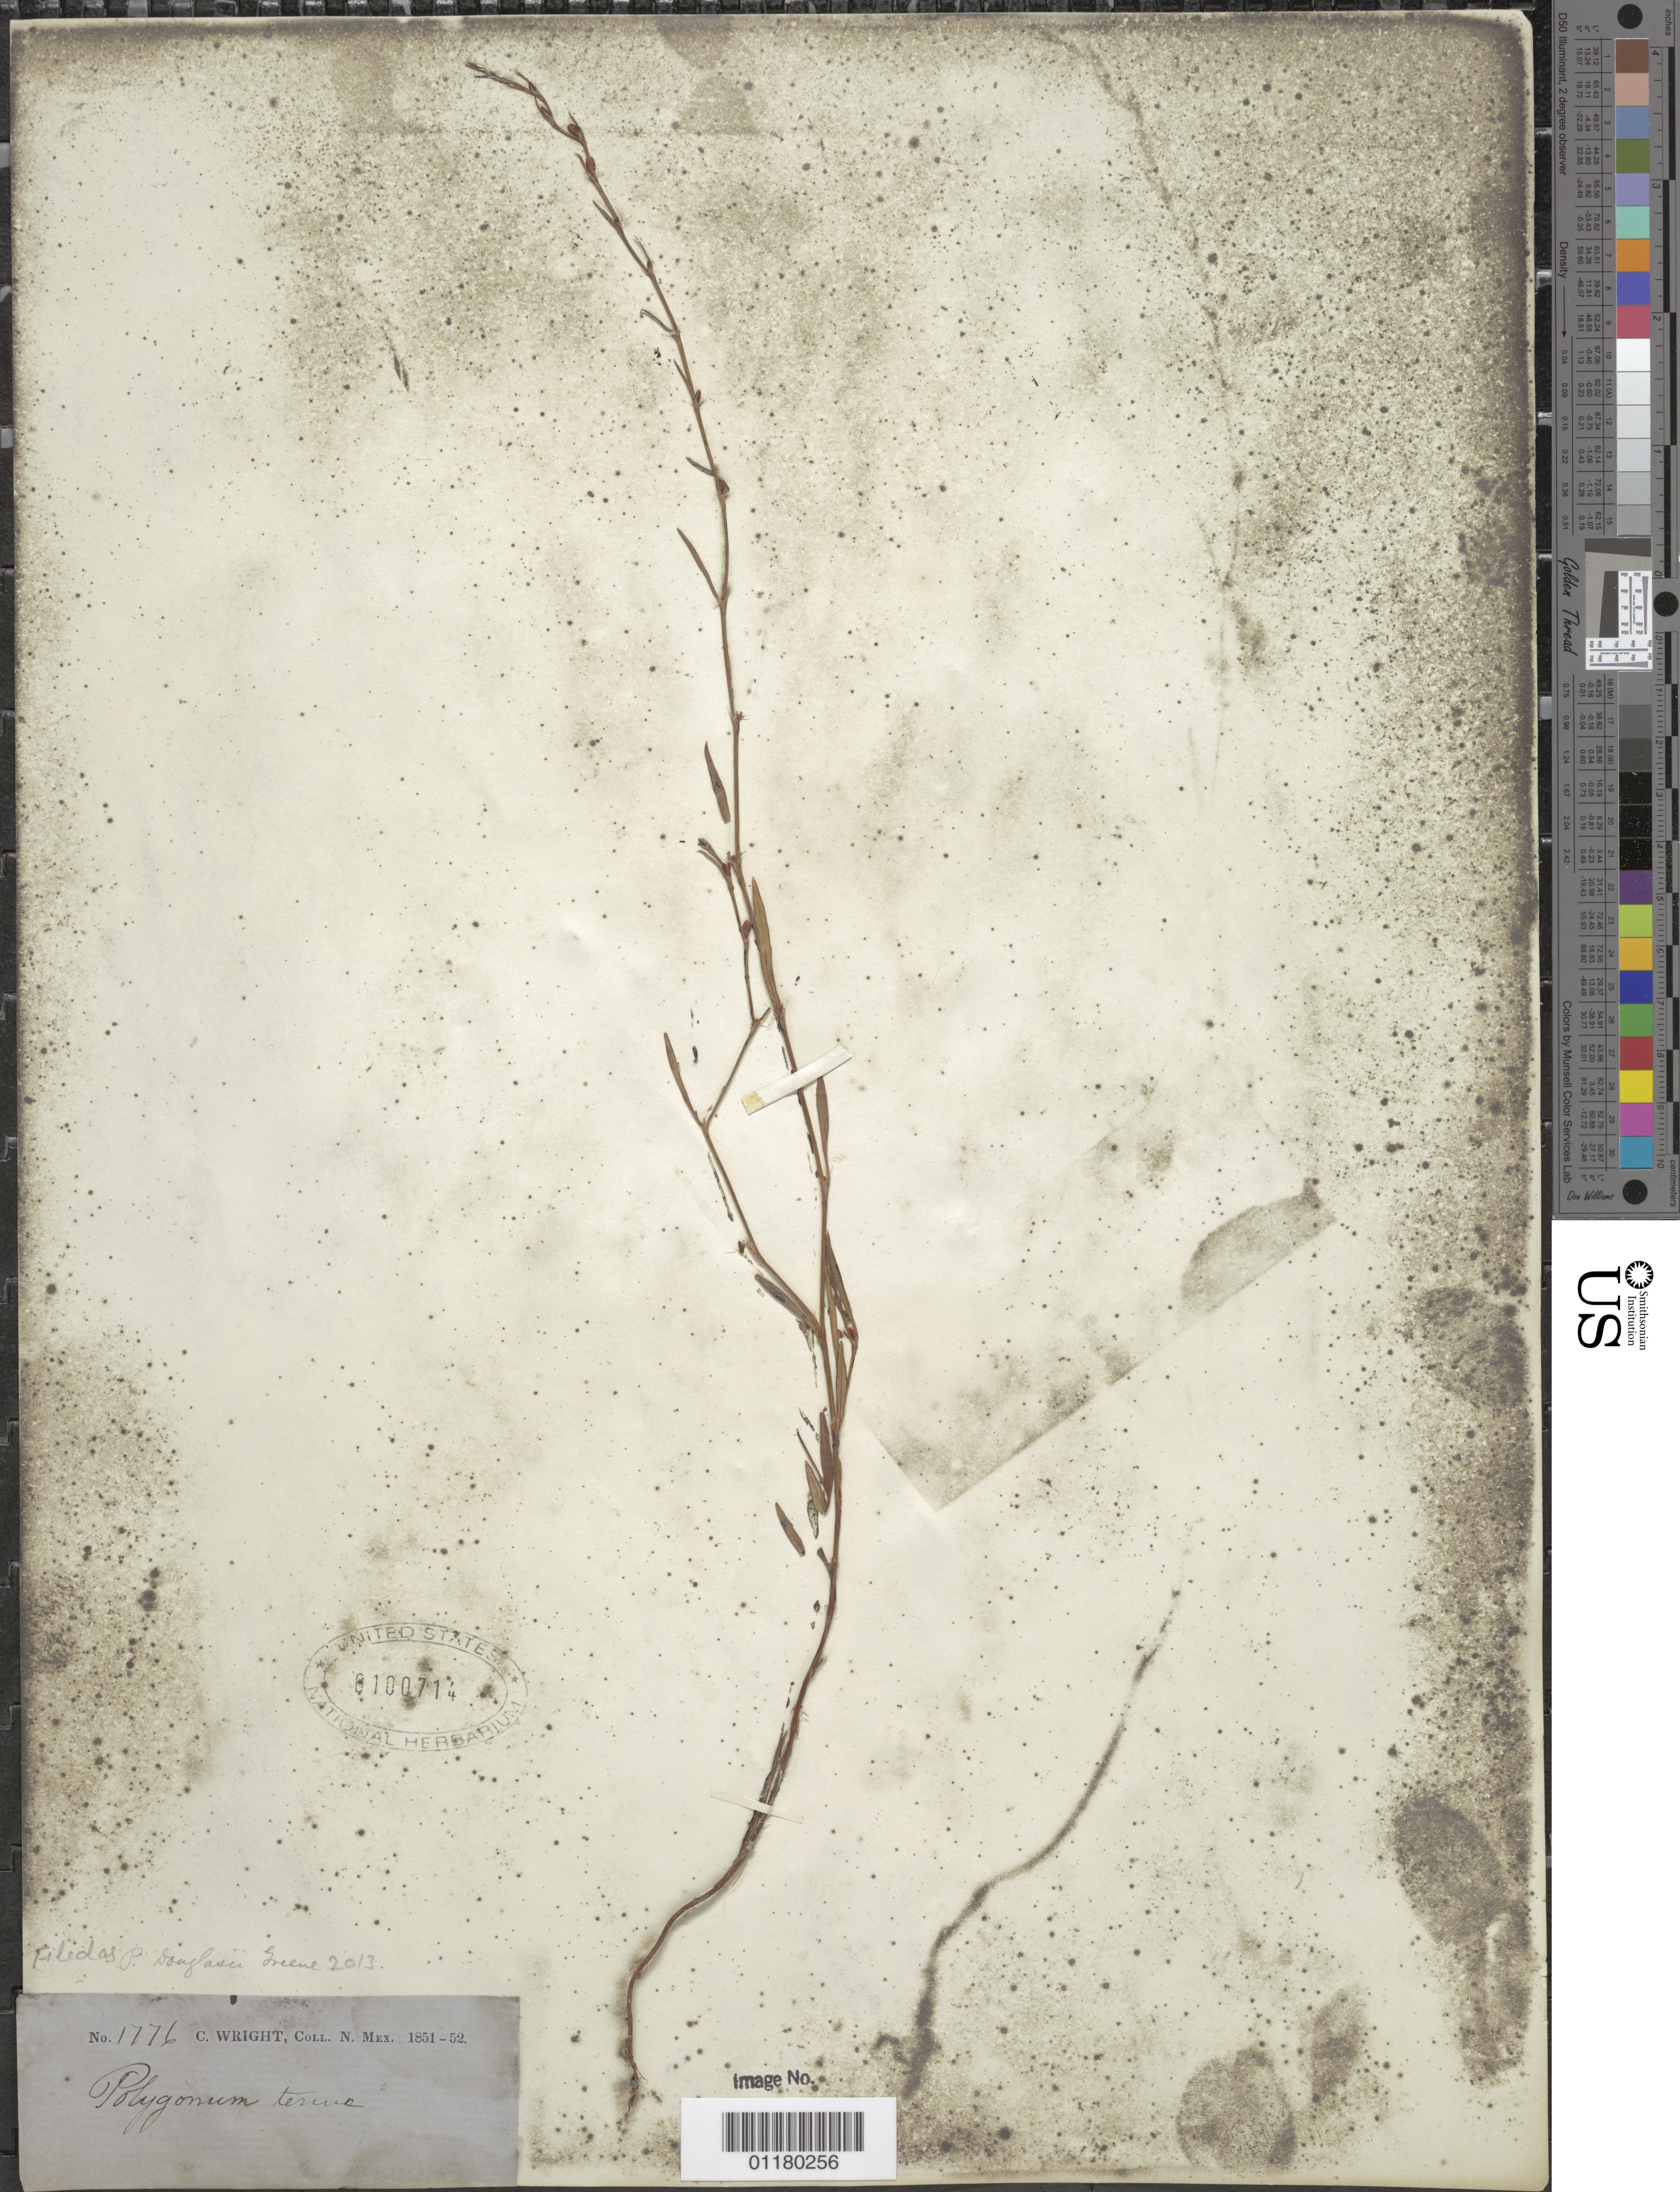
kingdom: Plantae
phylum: Tracheophyta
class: Magnoliopsida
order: Caryophyllales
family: Polygonaceae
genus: Polygonum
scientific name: Polygonum douglasii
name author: Greene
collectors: C. Wright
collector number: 1776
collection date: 1851/1852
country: United States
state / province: New Mexico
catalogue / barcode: US 100714